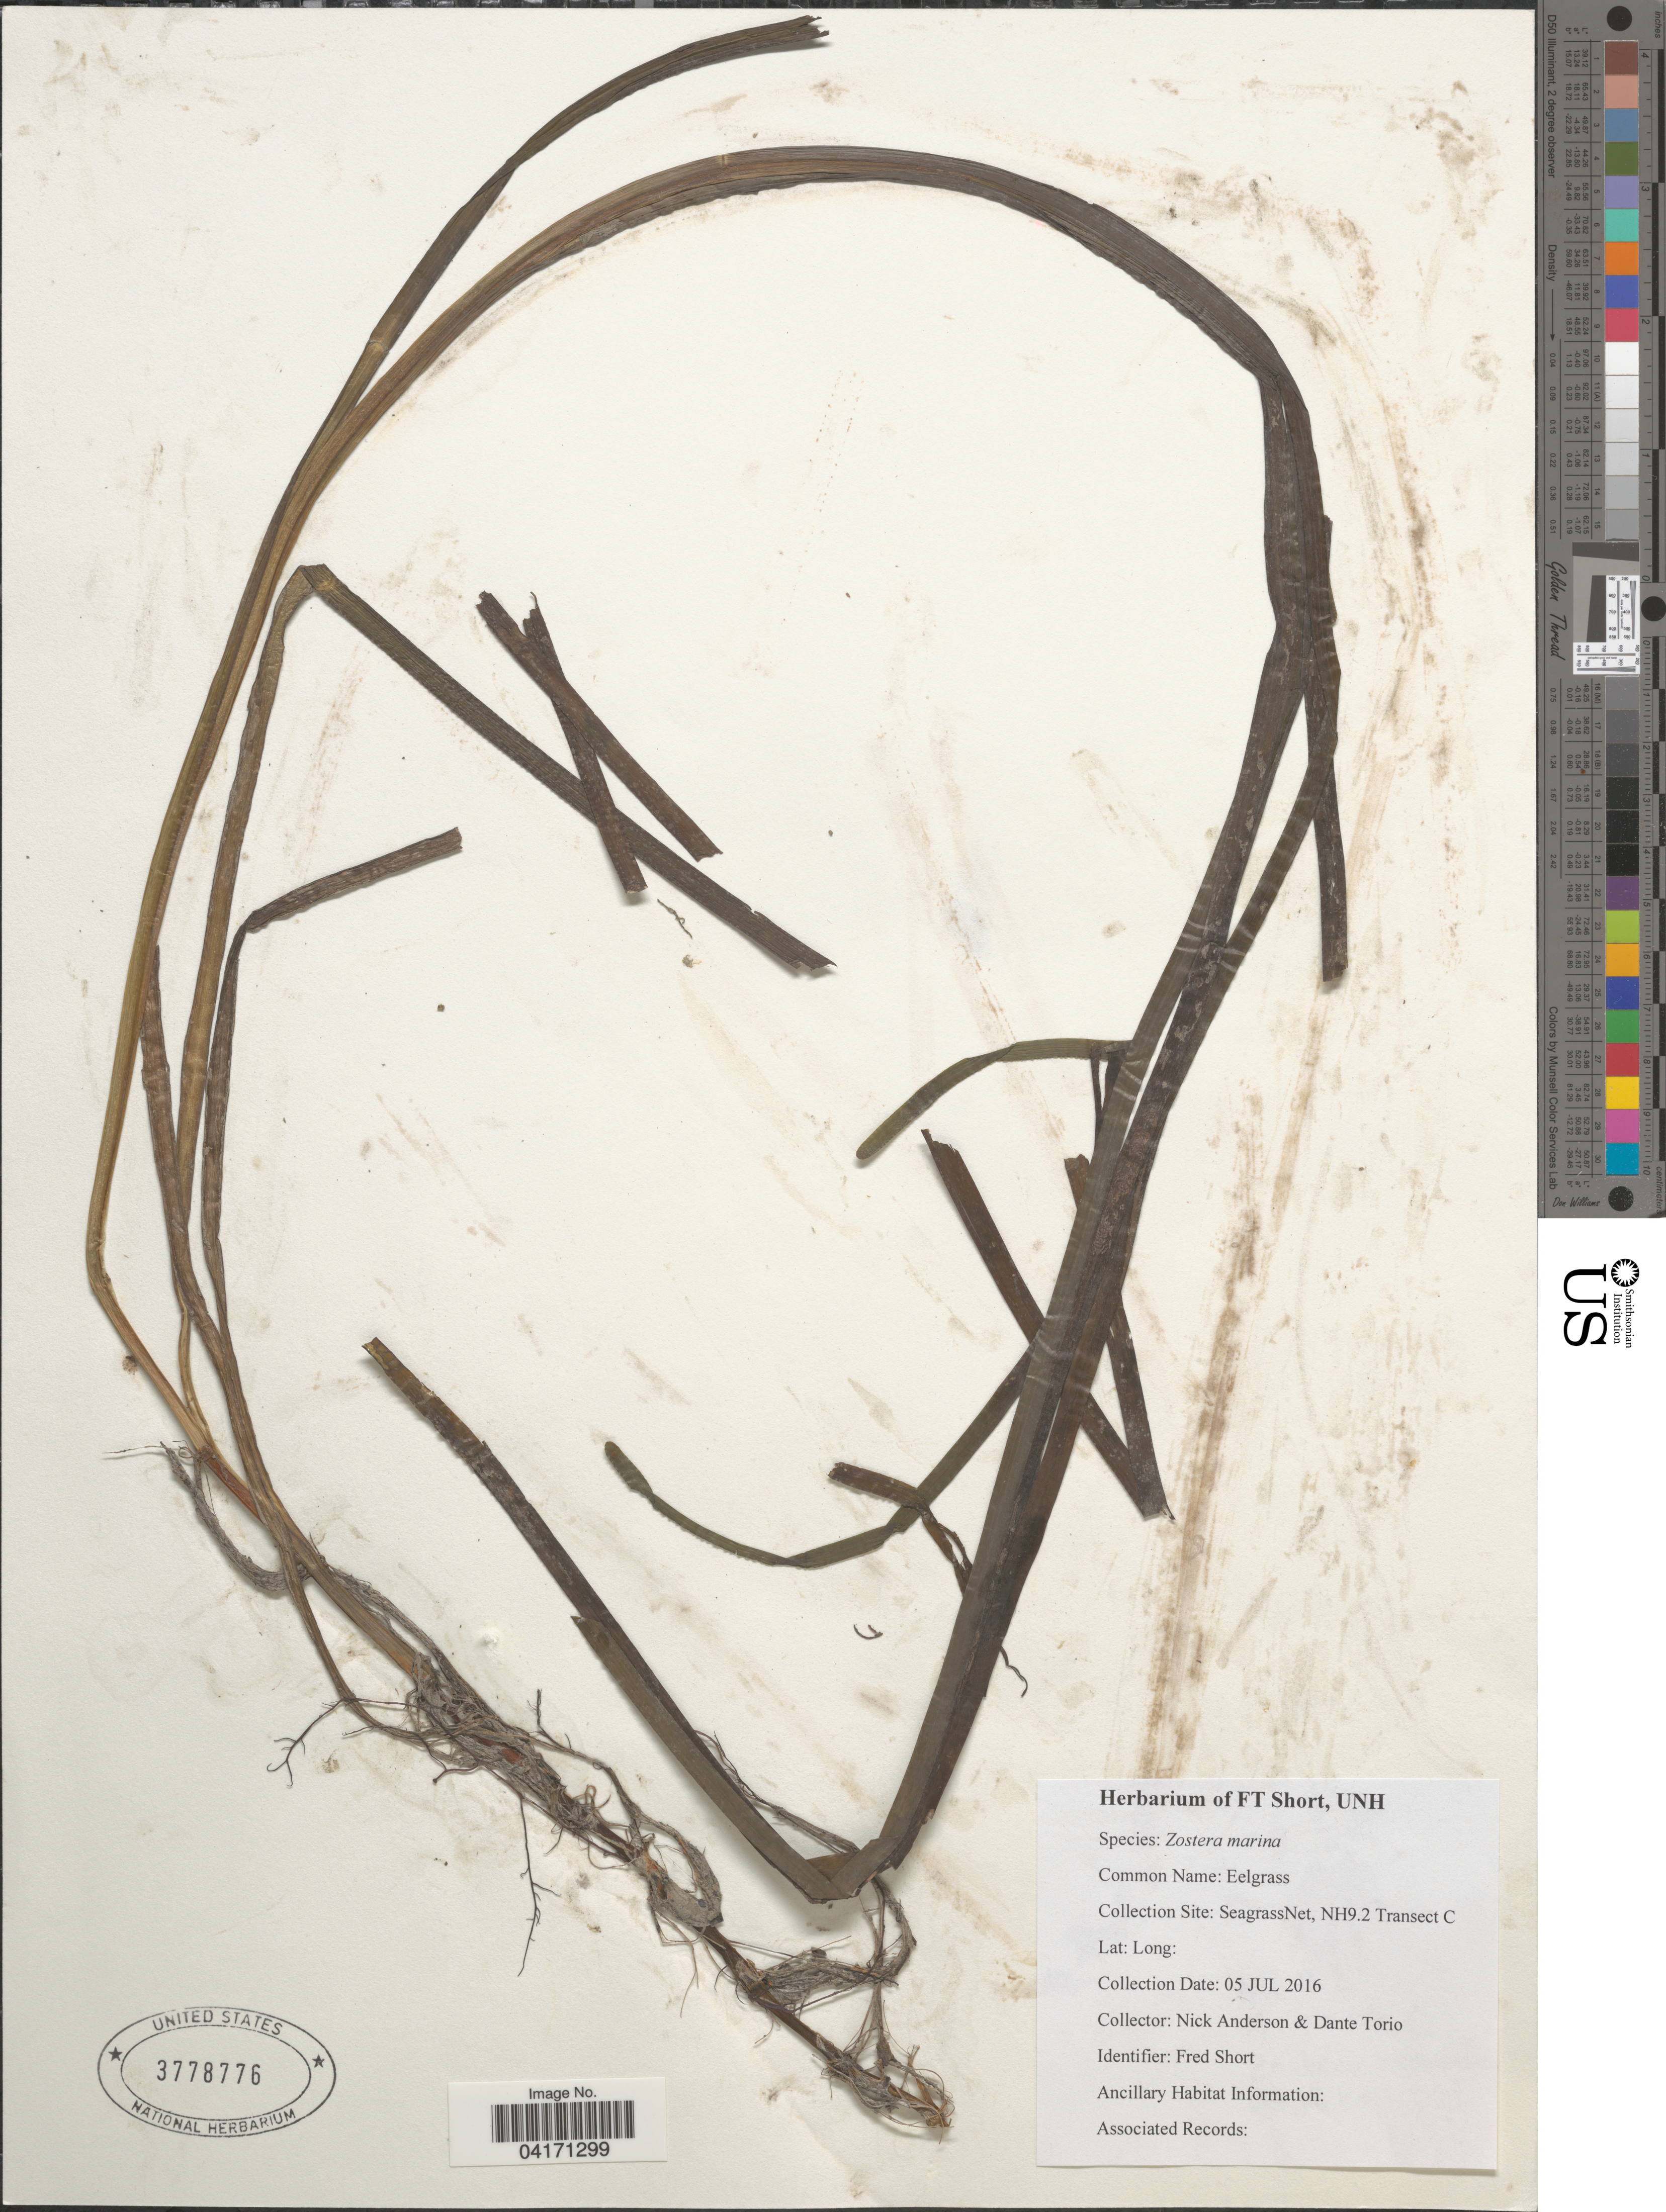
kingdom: Plantae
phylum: Tracheophyta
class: Liliopsida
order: Alismatales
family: Zosteraceae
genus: Zostera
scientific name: Zostera marina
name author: L.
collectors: N. Anderson & D. Torio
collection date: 2016-07-05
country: United States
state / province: New Hampshire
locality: SeagrassNet, NH9.2 Transect C.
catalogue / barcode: US 3778776